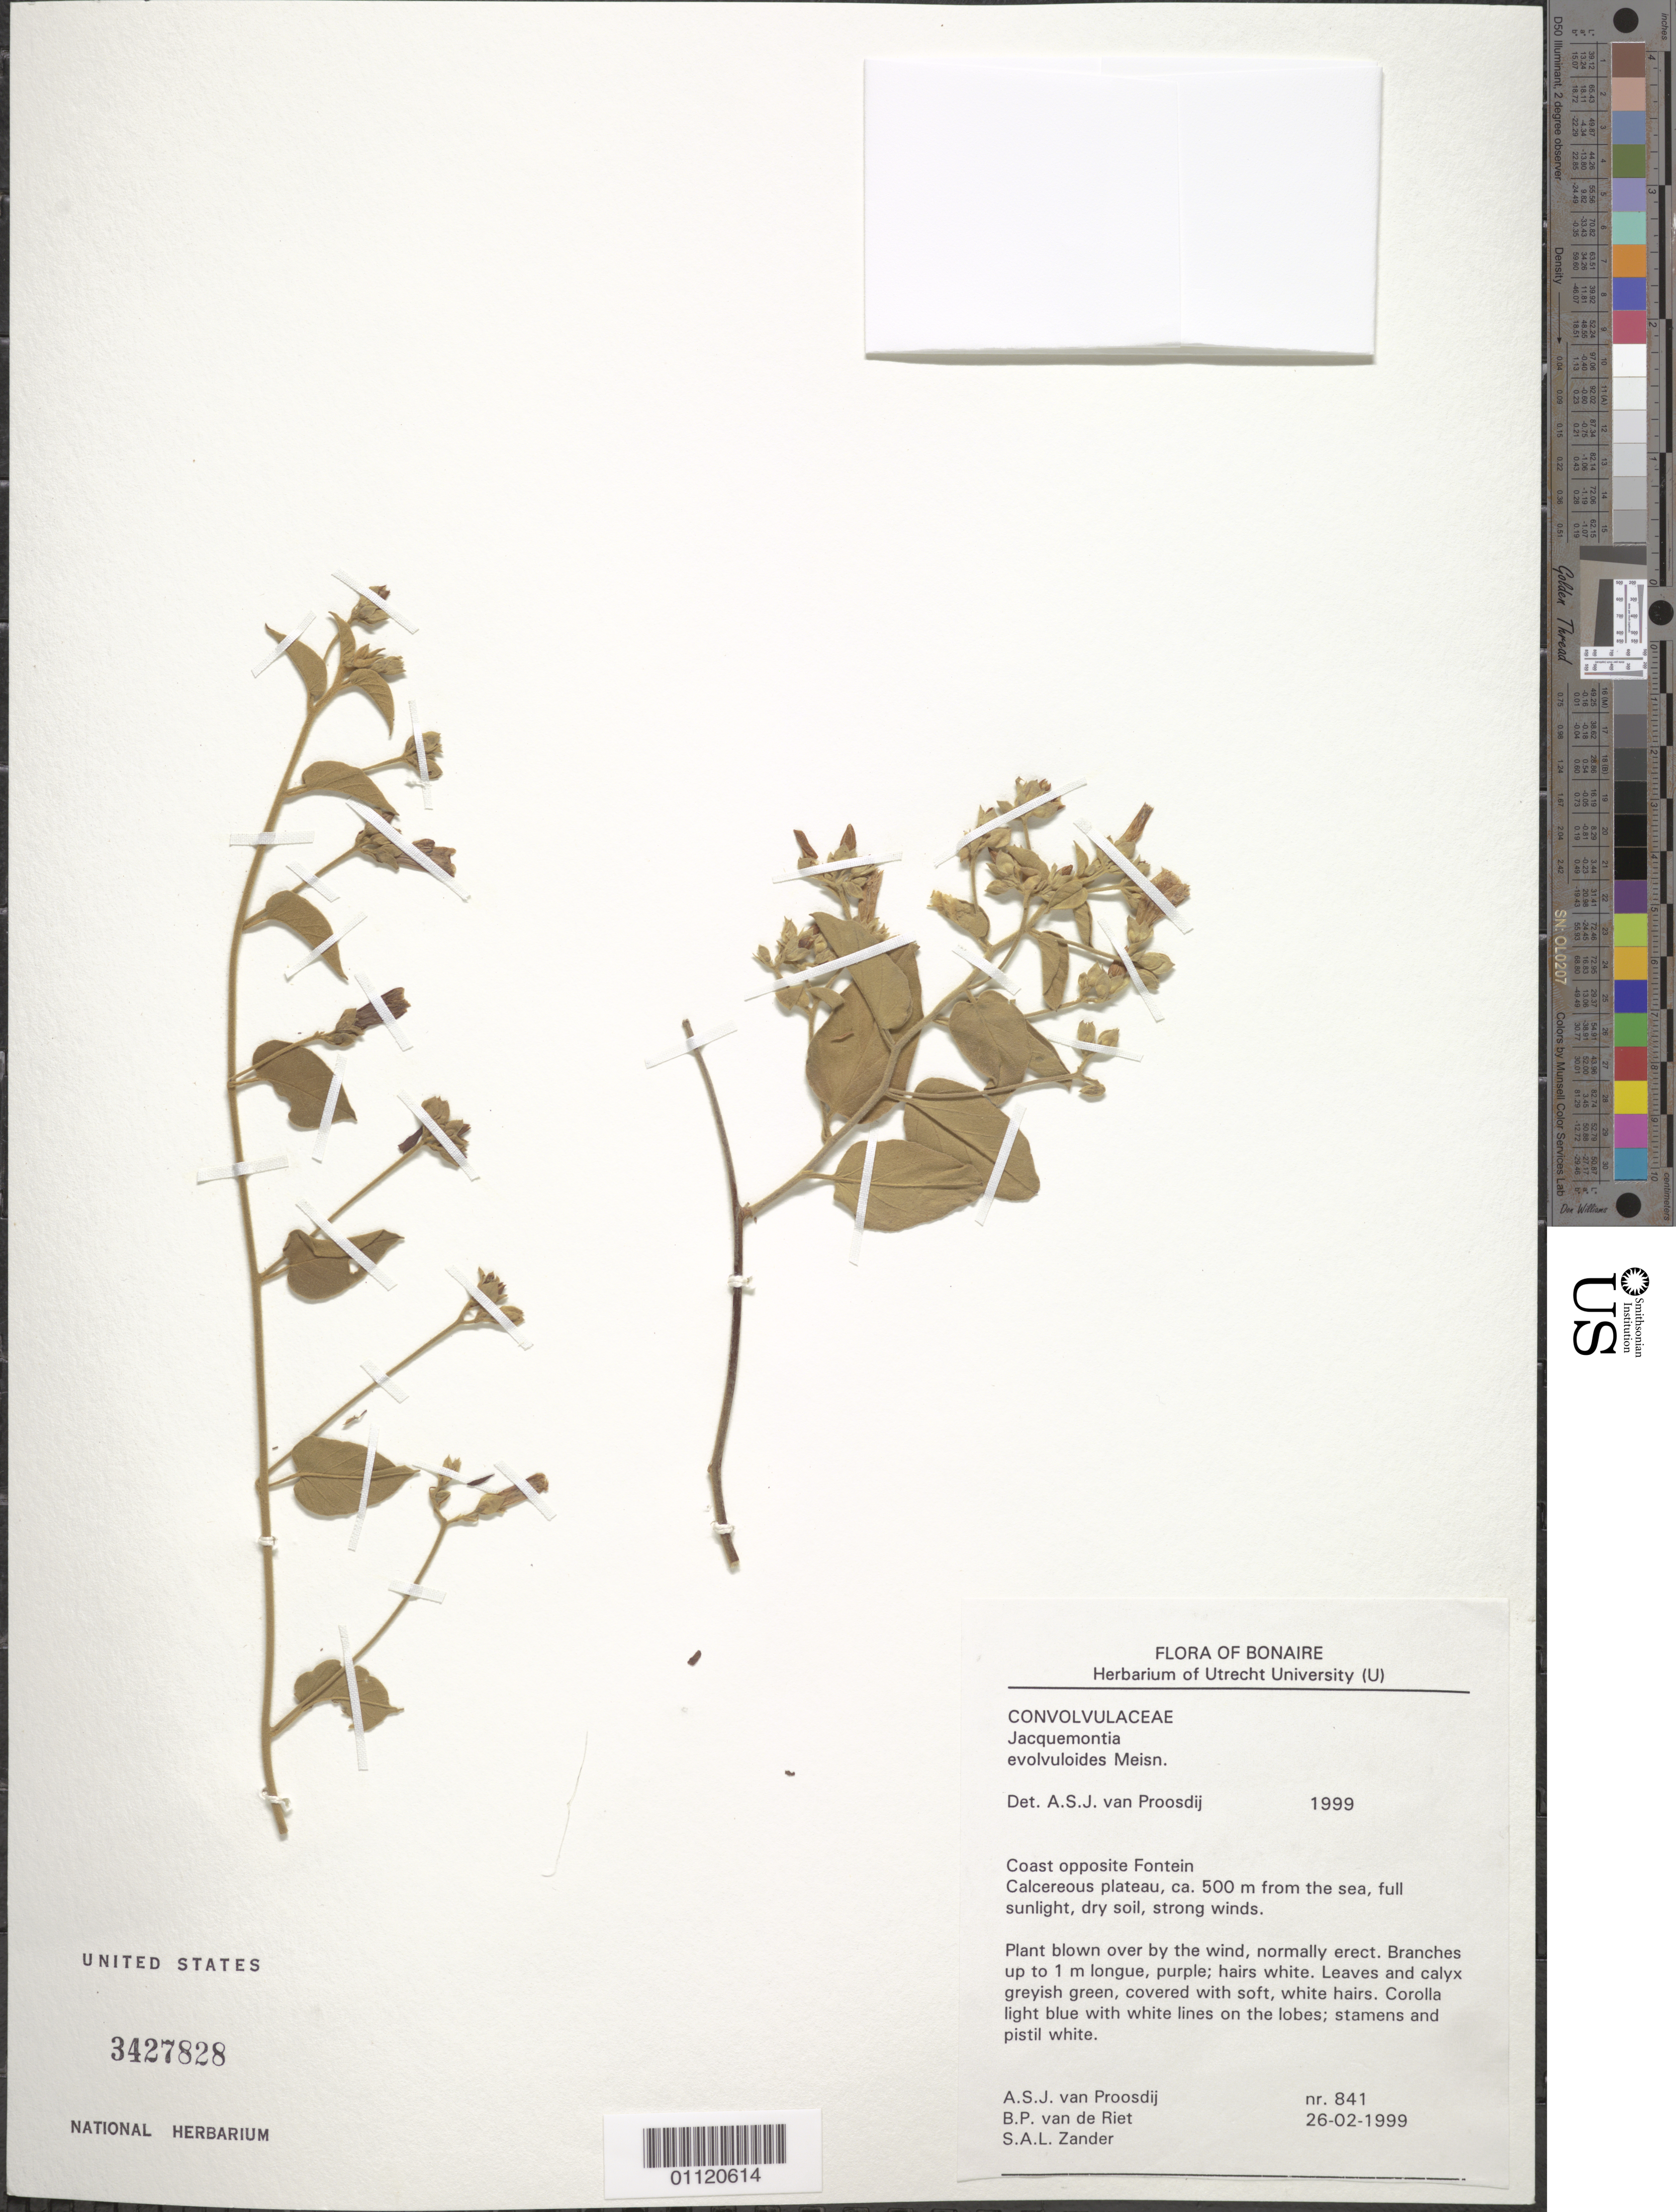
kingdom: Plantae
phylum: Tracheophyta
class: Magnoliopsida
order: Solanales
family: Convolvulaceae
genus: Jacquemontia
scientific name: Jacquemontia evolvuloides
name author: Meisn.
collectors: A. Proosdij, B. Riet & S. Zander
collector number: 841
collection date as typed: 26 Feb 1999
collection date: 1999-02-26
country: Netherlands Antilles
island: Bonaire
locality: Coast opposite Fontein: Calcereous platea, ca. 500 m from the sea, full sunlight, dry soil, stong winds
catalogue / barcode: US 3427828